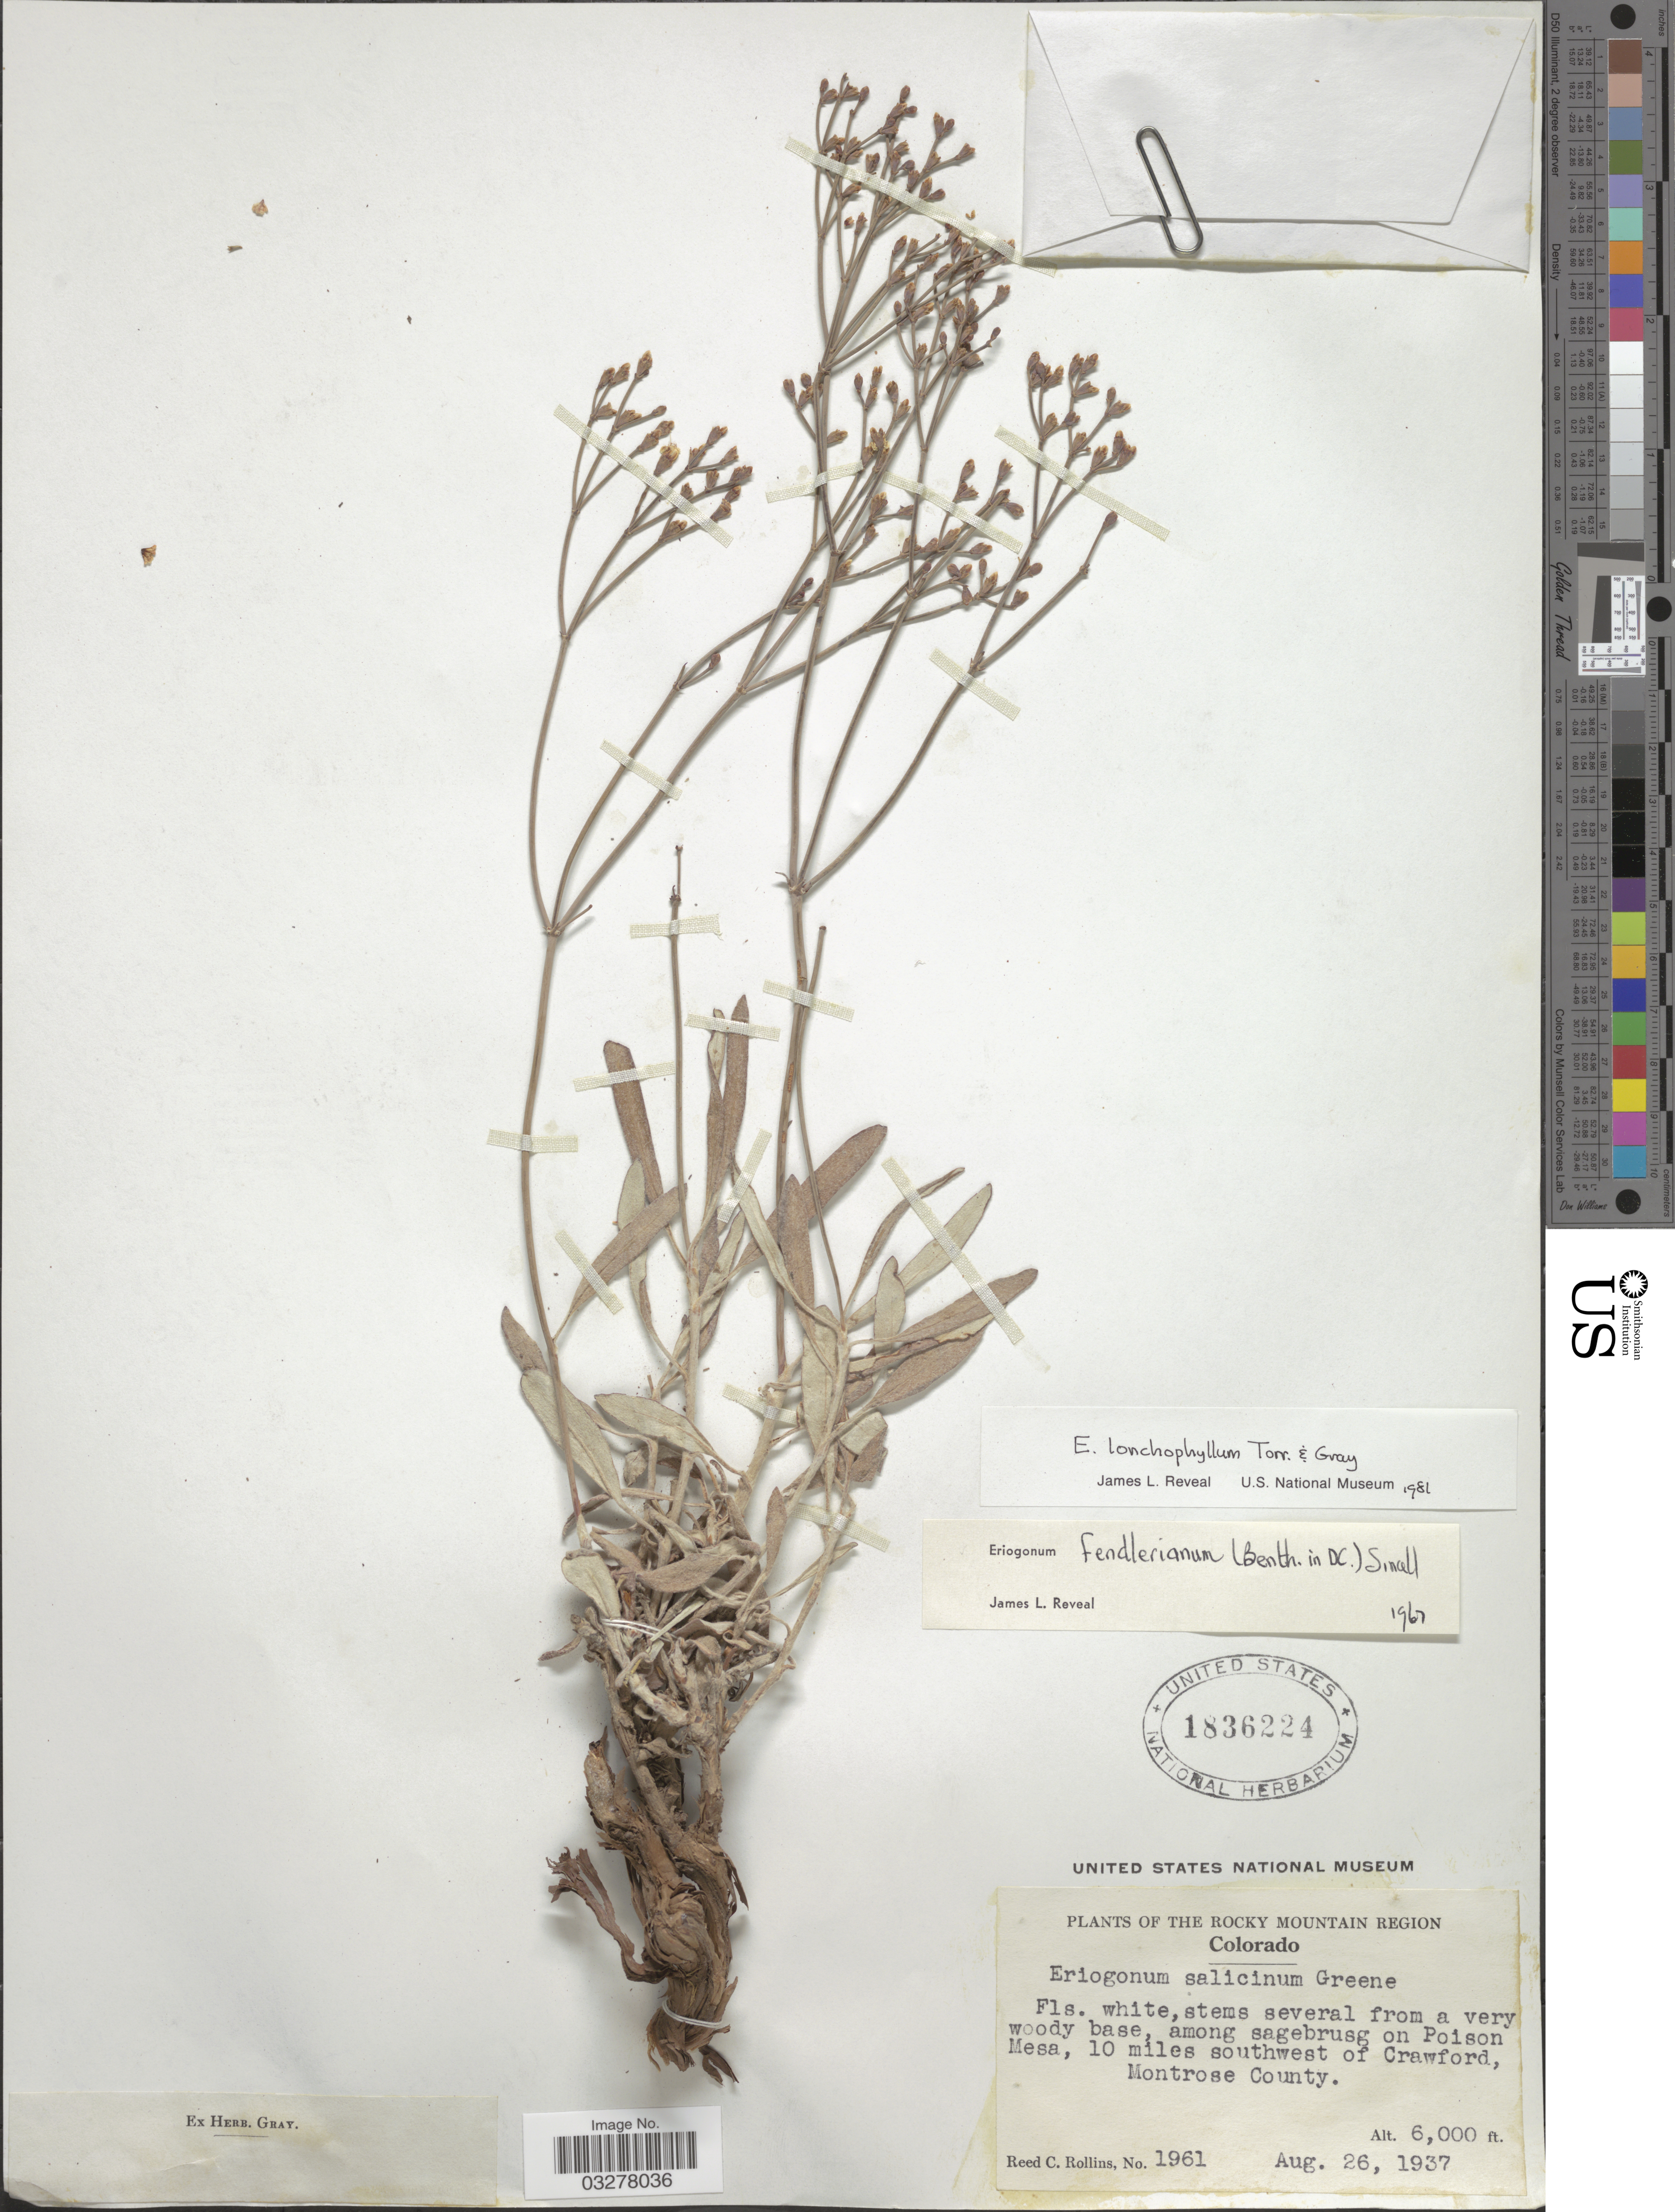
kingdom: Plantae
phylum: Tracheophyta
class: Magnoliopsida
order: Caryophyllales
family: Polygonaceae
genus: Eriogonum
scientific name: Eriogonum lonchophyllum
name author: Torr. & A. Gray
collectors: R. C. Rollins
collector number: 1961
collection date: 1937-08-26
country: United States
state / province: Colorado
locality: Rocky Mountain Region. Poison Mesa, 10 miles southwest of Crawford, Montrose County.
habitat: among sagebrush on poison mesa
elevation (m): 1829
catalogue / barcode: US 1836224